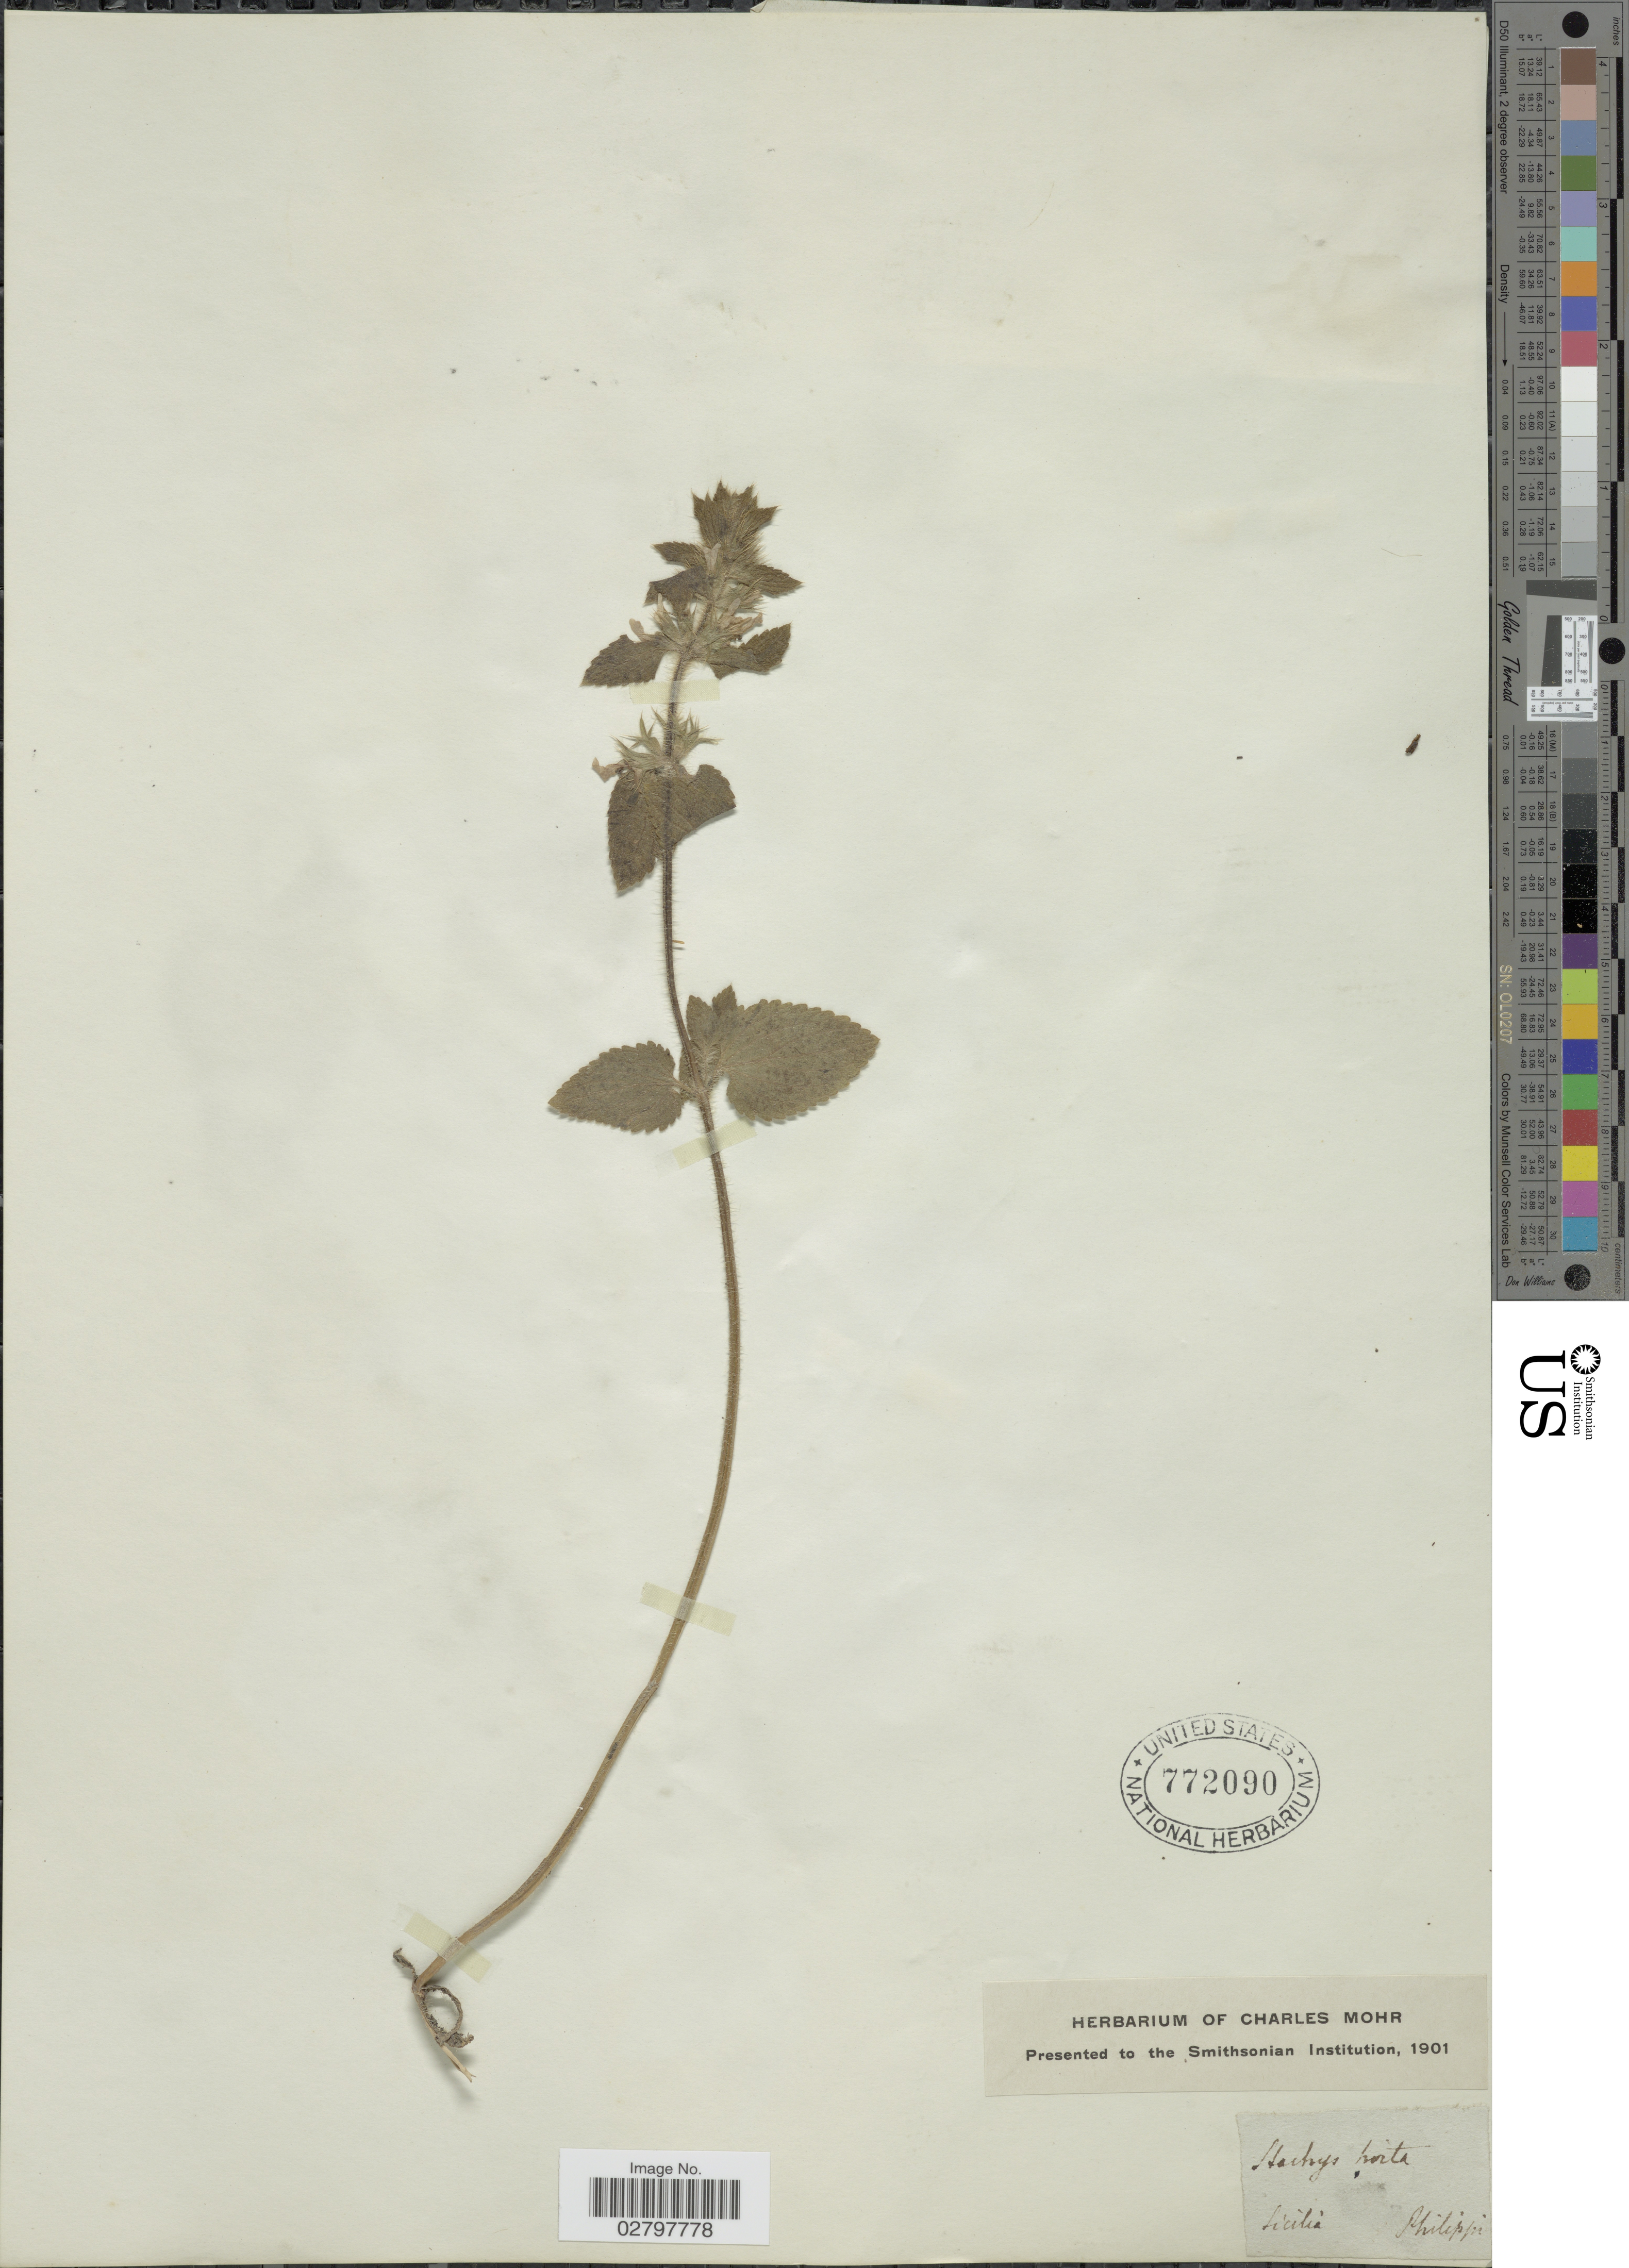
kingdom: Plantae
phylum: Tracheophyta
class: Magnoliopsida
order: Lamiales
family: Lamiaceae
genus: Stachys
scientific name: Stachys hirta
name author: L.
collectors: -. Philippi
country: Italy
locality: Silicia.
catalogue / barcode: US 772090